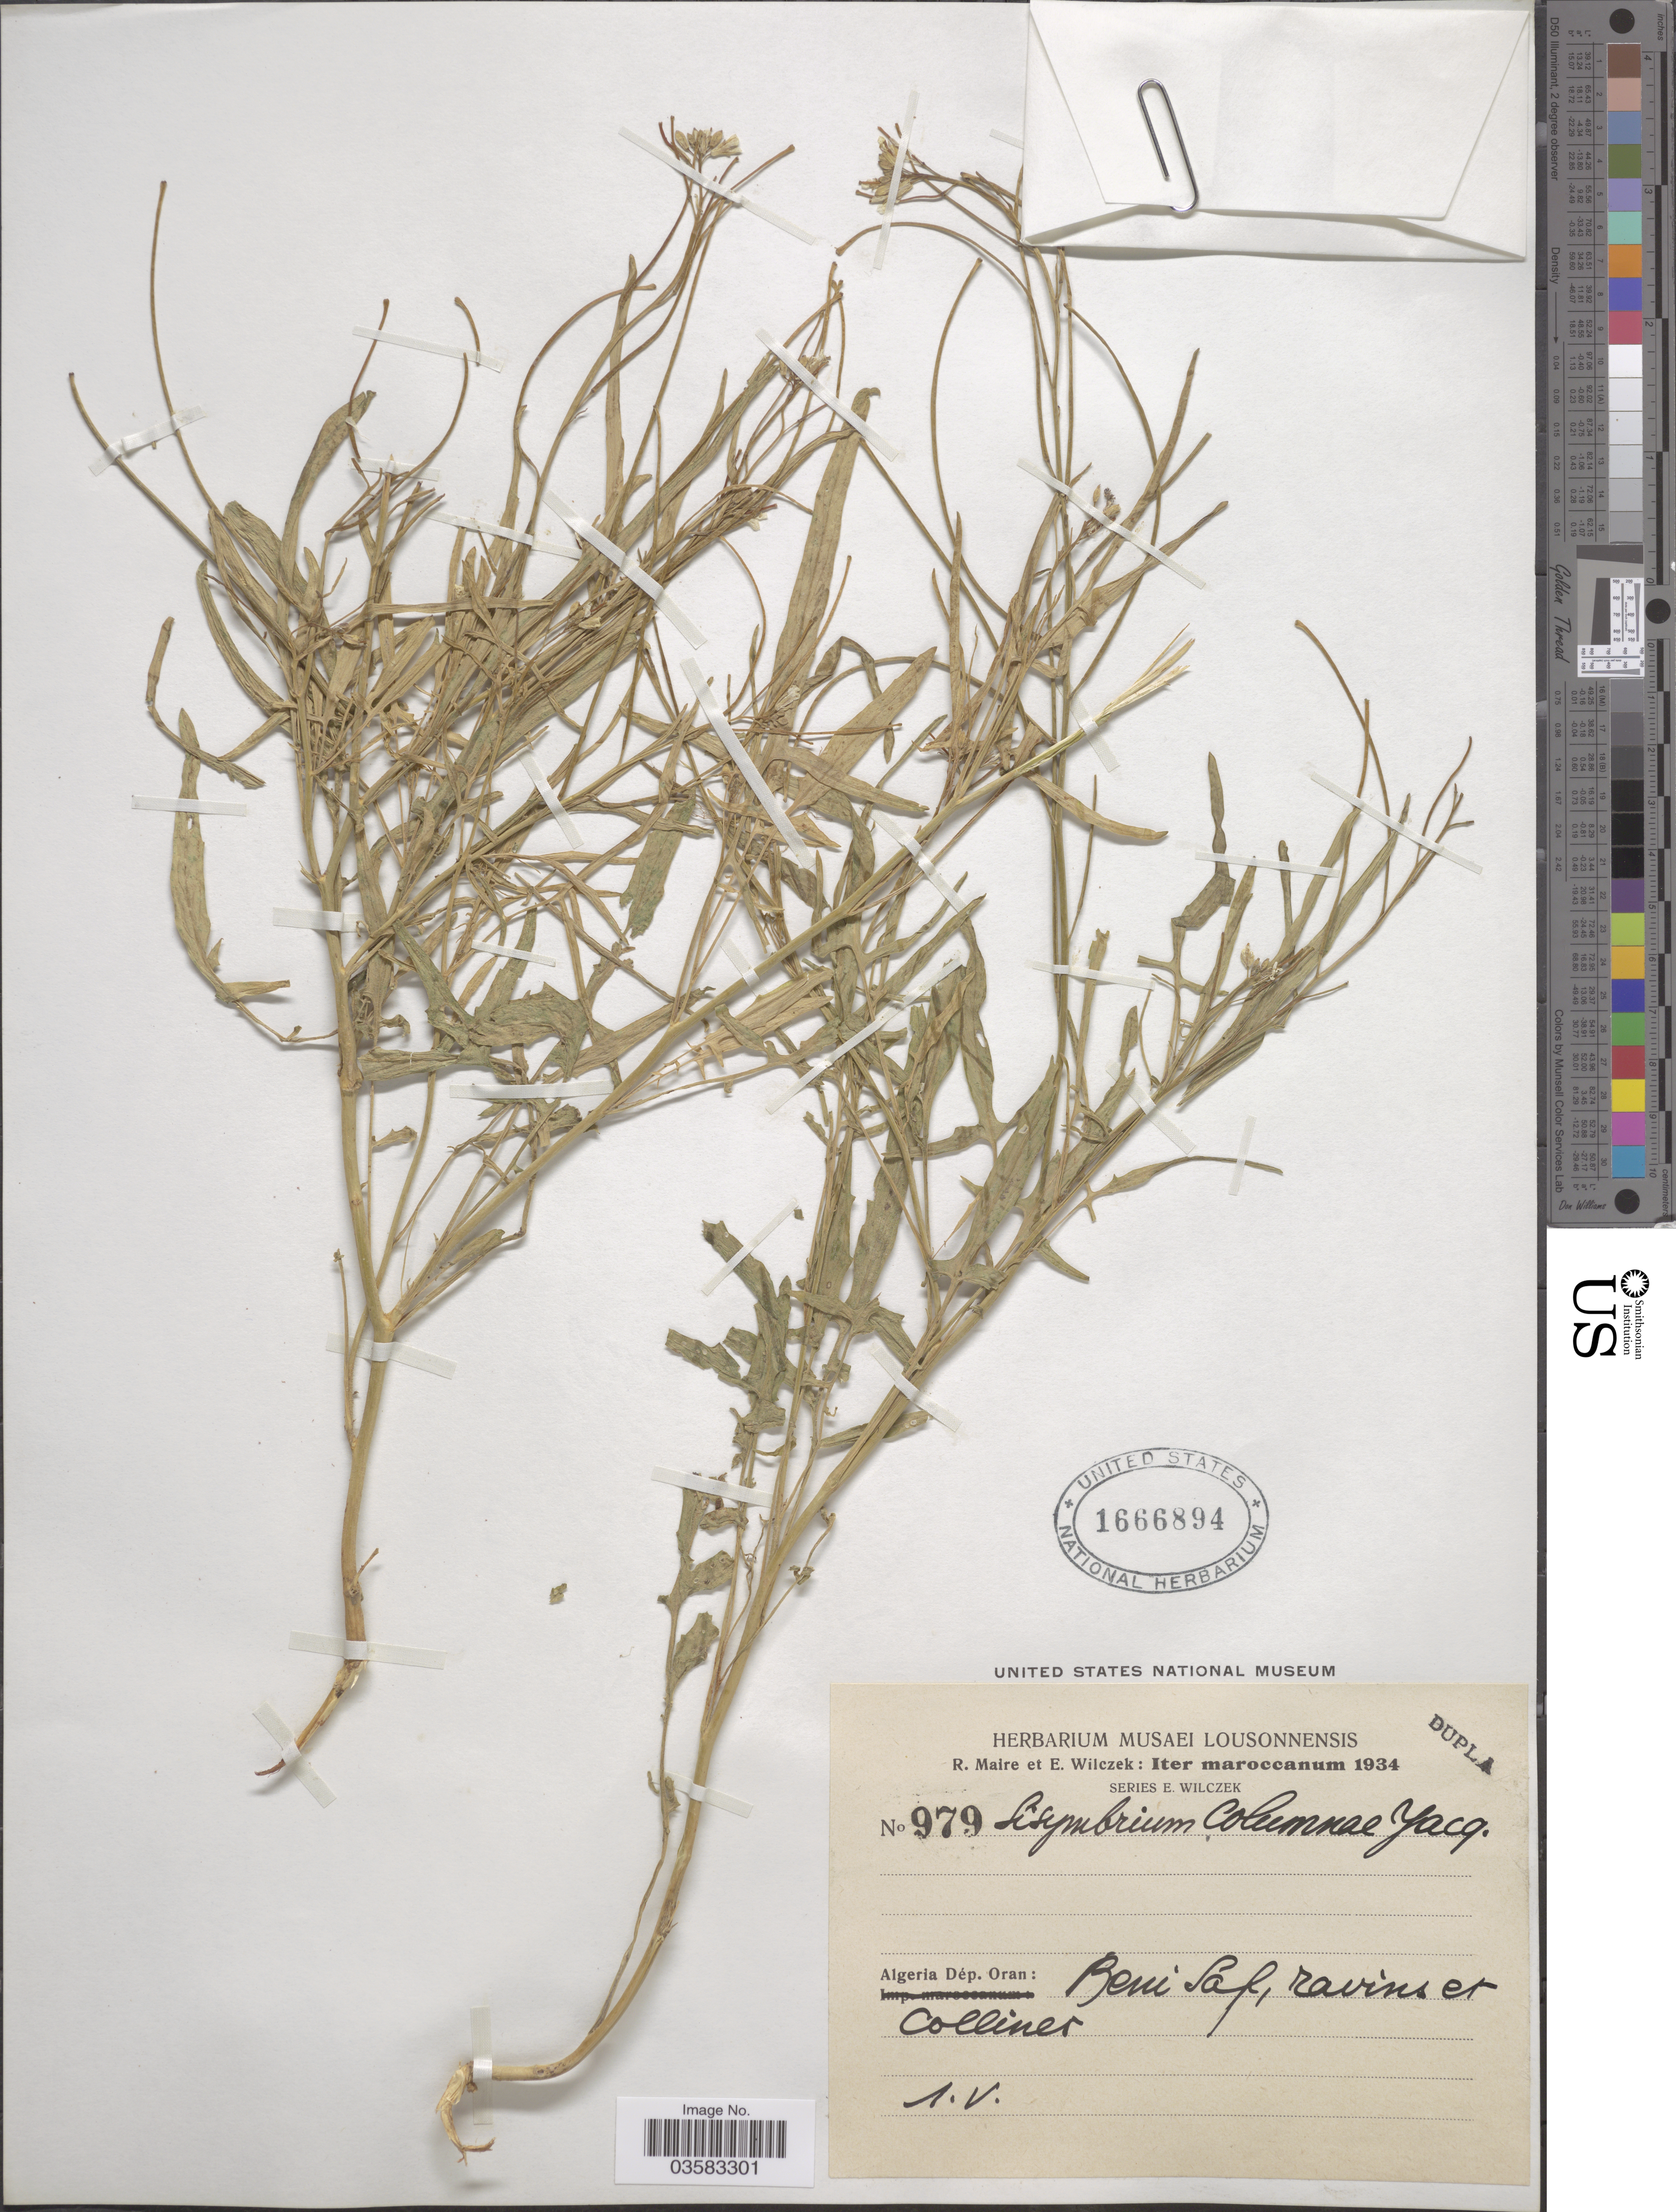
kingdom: Plantae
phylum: Tracheophyta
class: Magnoliopsida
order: Brassicales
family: Brassicaceae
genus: Sisymbrium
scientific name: Sisymbrium columnae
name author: Jacq.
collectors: R. Maire & E. Wilczek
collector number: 979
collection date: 1934-05-01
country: Algeria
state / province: Oran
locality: Iter maroccanum. Algeria Dép. Oran: Beni Saf, ravines et collines.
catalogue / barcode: US 1666894